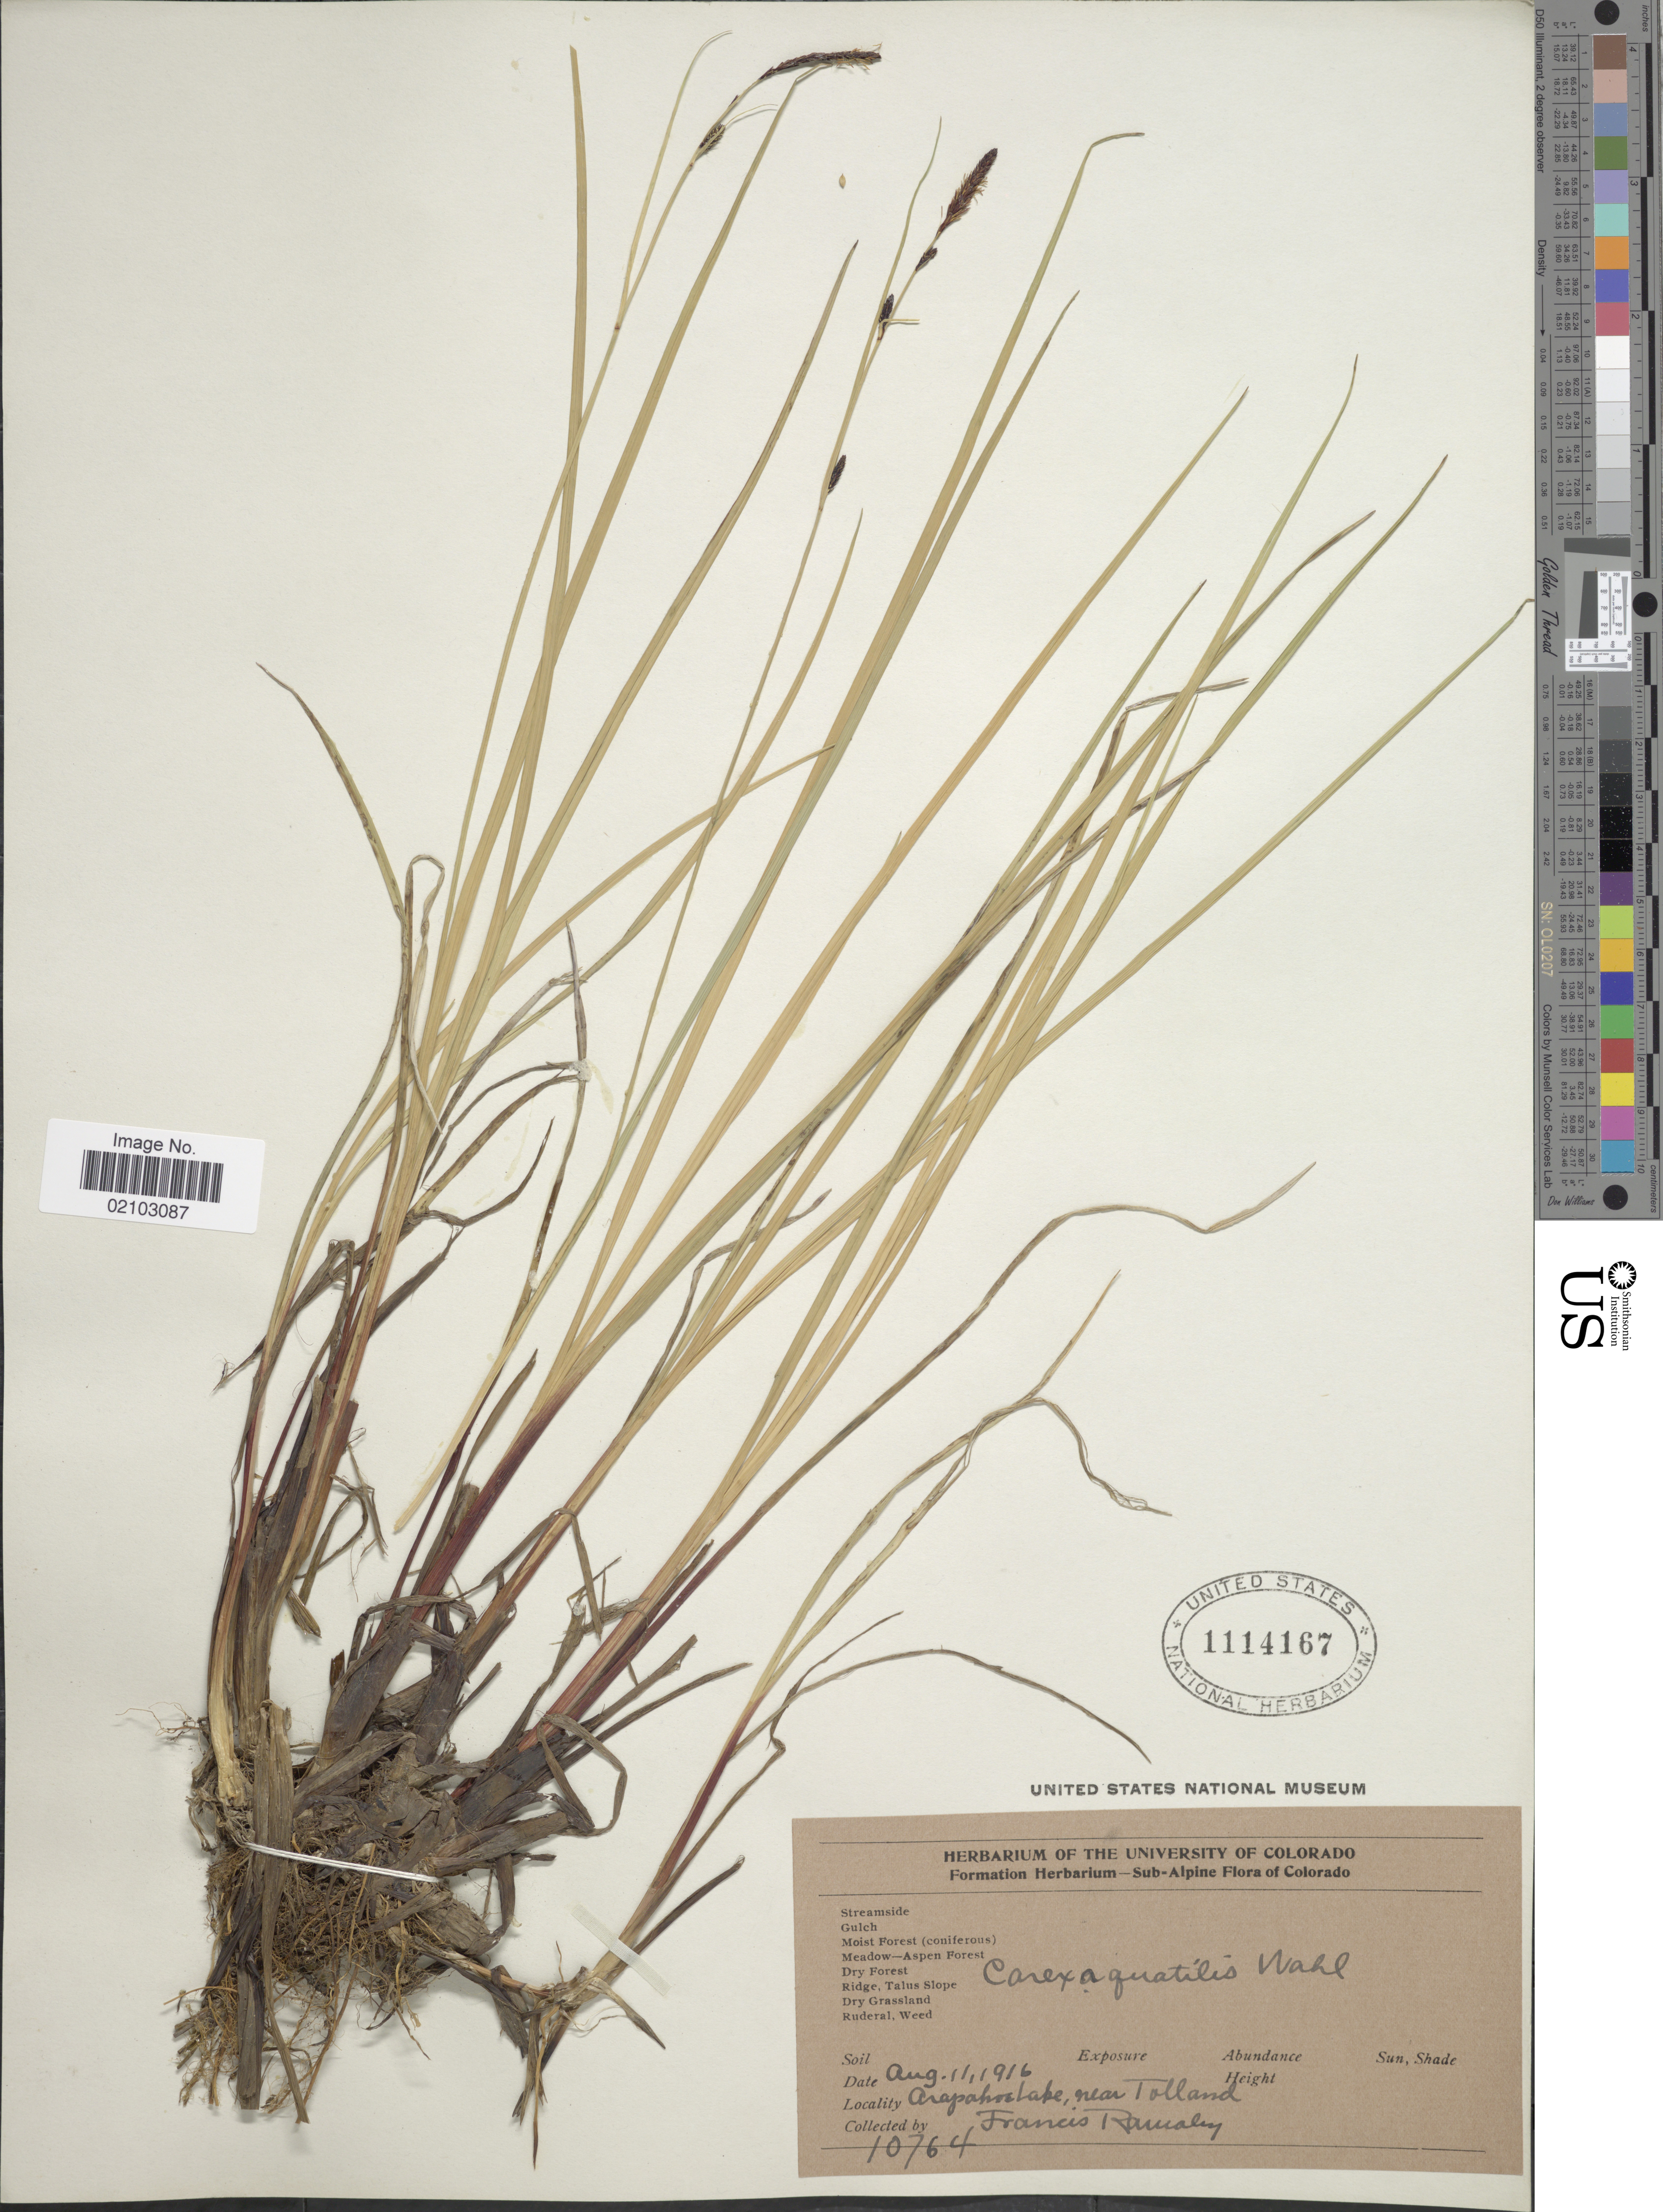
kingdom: Plantae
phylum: Tracheophyta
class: Liliopsida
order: Poales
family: Cyperaceae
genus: Carex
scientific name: Carex aquatilis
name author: Wahlenb.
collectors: F. Ramaley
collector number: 10764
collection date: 1916-08-11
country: United States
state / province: Colorado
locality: Arapahoe Lake, near Tolland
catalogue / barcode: US 1114167